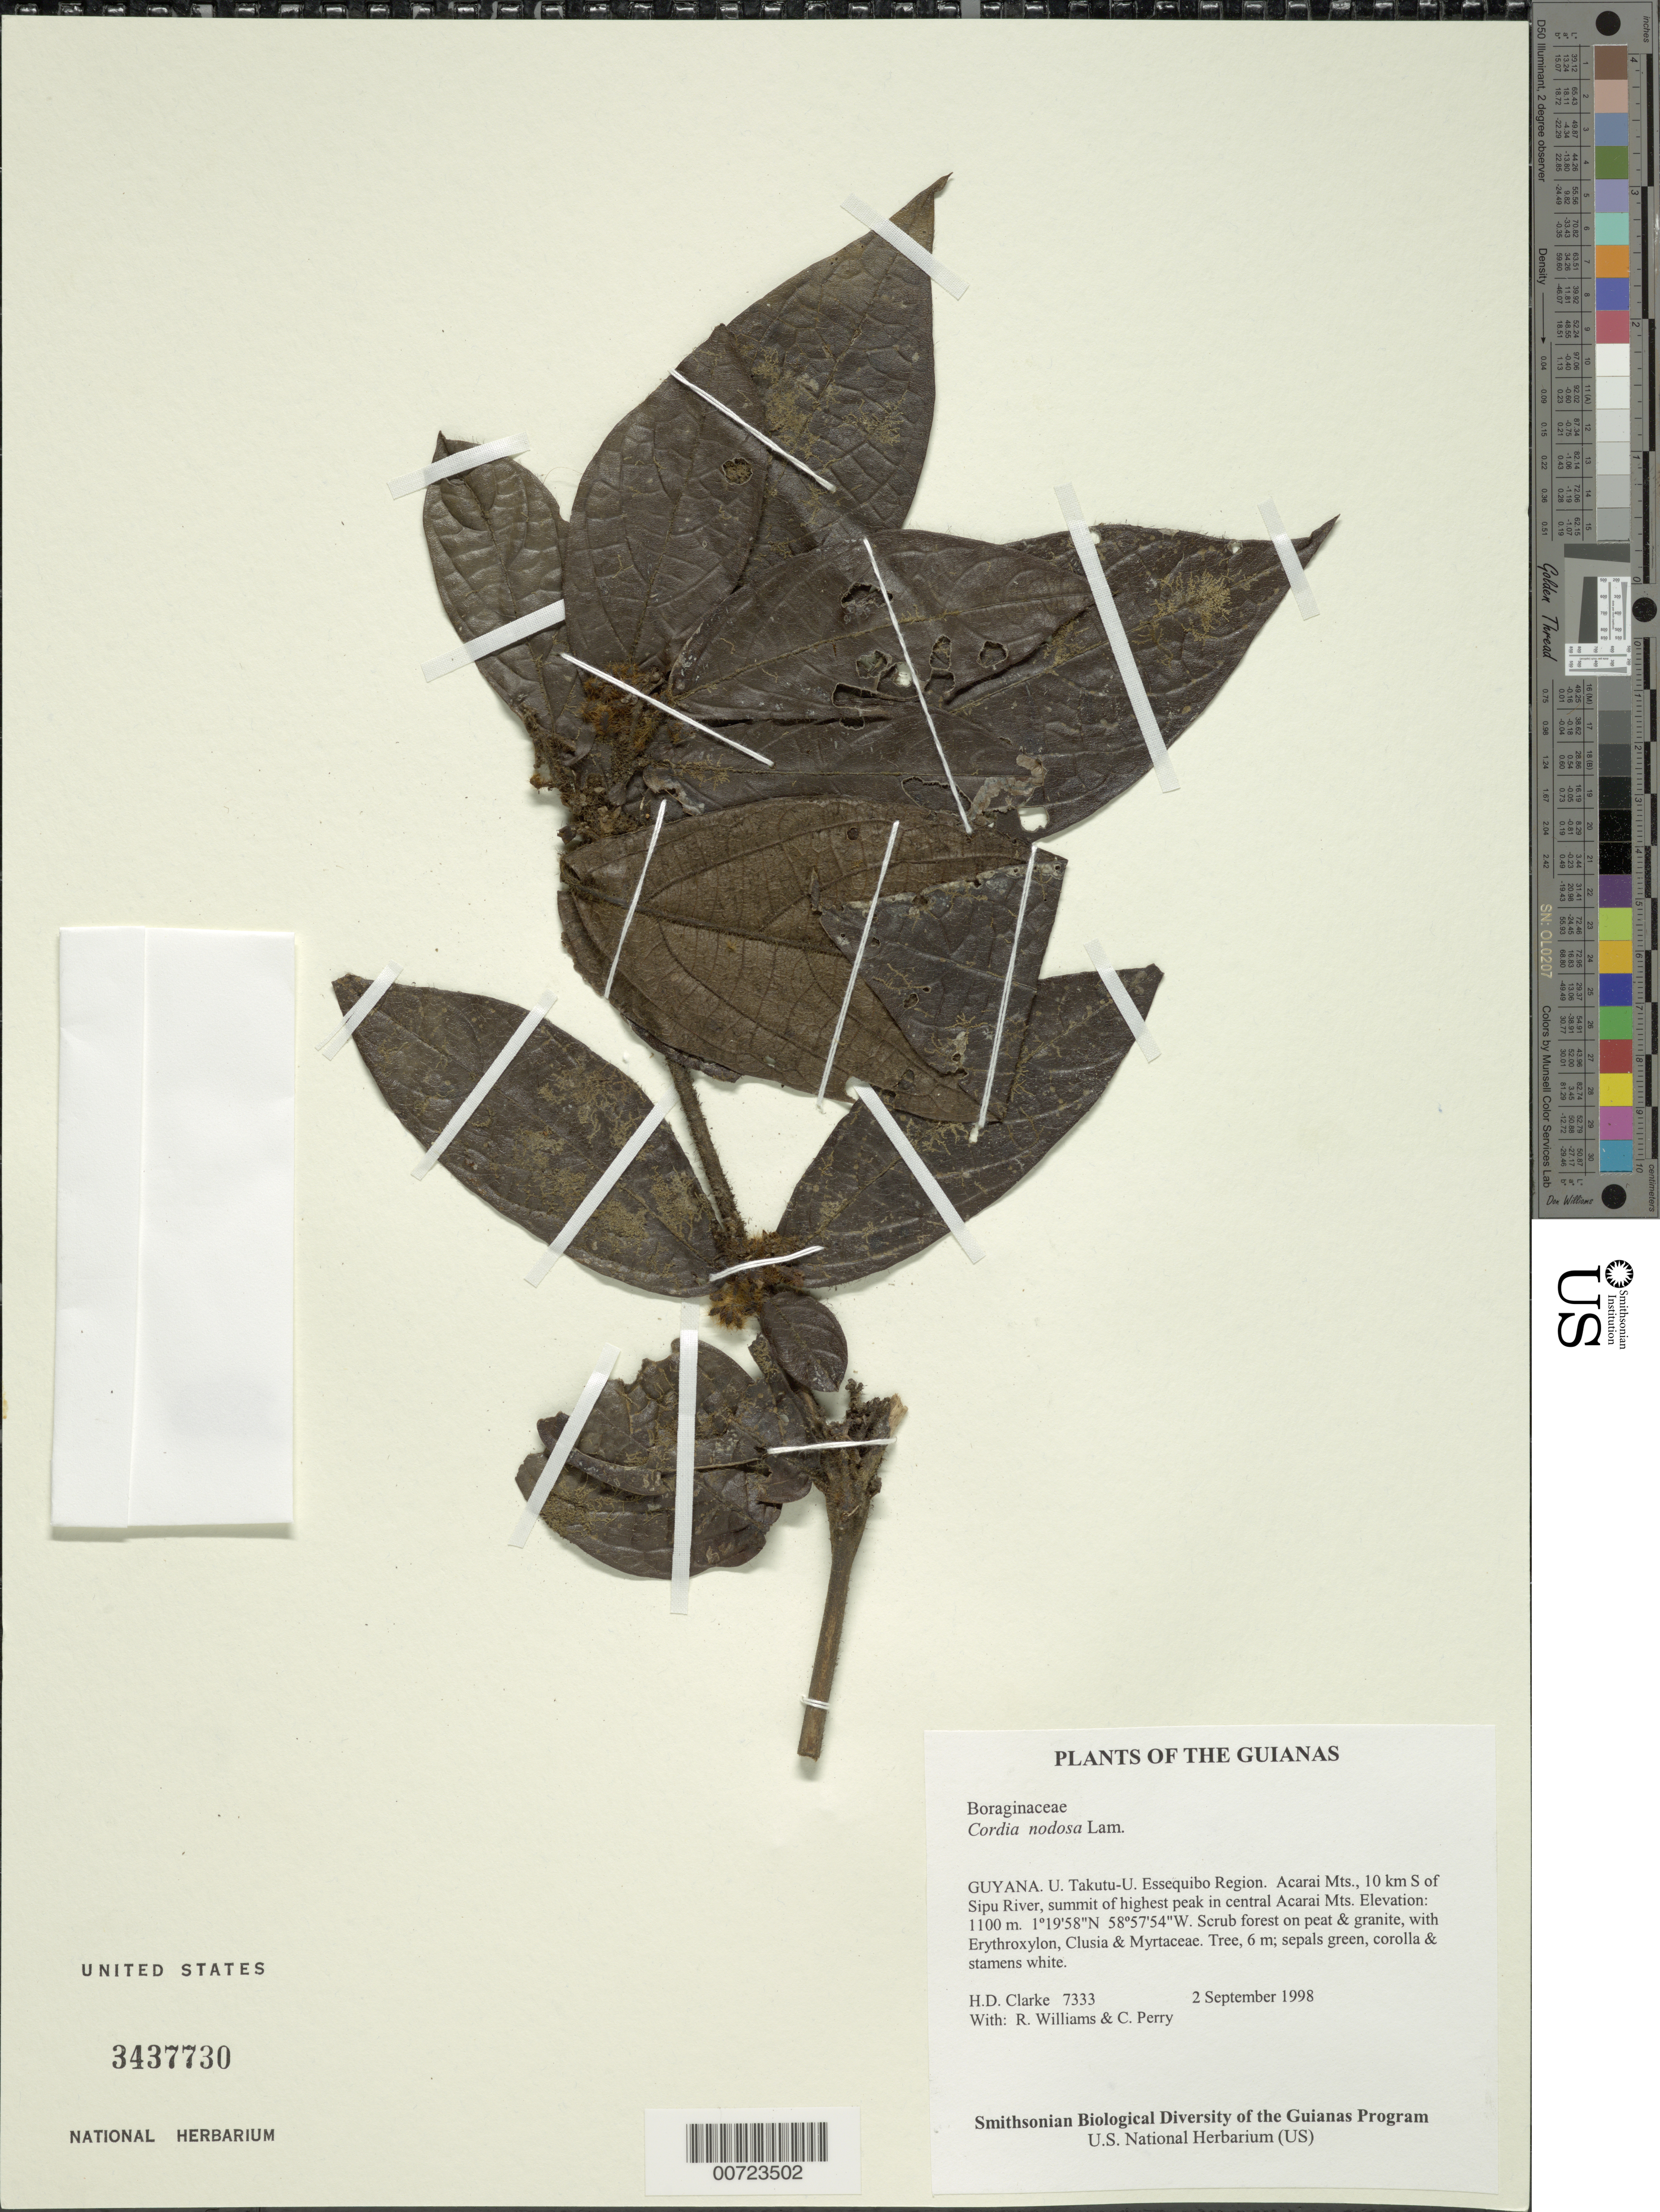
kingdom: Plantae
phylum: Tracheophyta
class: Magnoliopsida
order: Boraginales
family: Cordiaceae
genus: Cordia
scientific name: Cordia nodosa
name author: Lam.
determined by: Miller, James S., (MO), Missouri Botanical Garden (UNITED STATES)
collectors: H. D. Clarke, R. Williams & C. Perry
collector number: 7333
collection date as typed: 2 September 1998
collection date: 1998-09-02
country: Guyana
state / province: U. Takutu-U. Essequibo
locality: Acarai Mts., 10 km S. of Sipu River, summit of highest peak in central Acarai Mts.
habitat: Scrub forest on peat & granite, with Erythroxylum, Clusia & Myrtaceae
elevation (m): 1100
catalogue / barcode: US 3437730